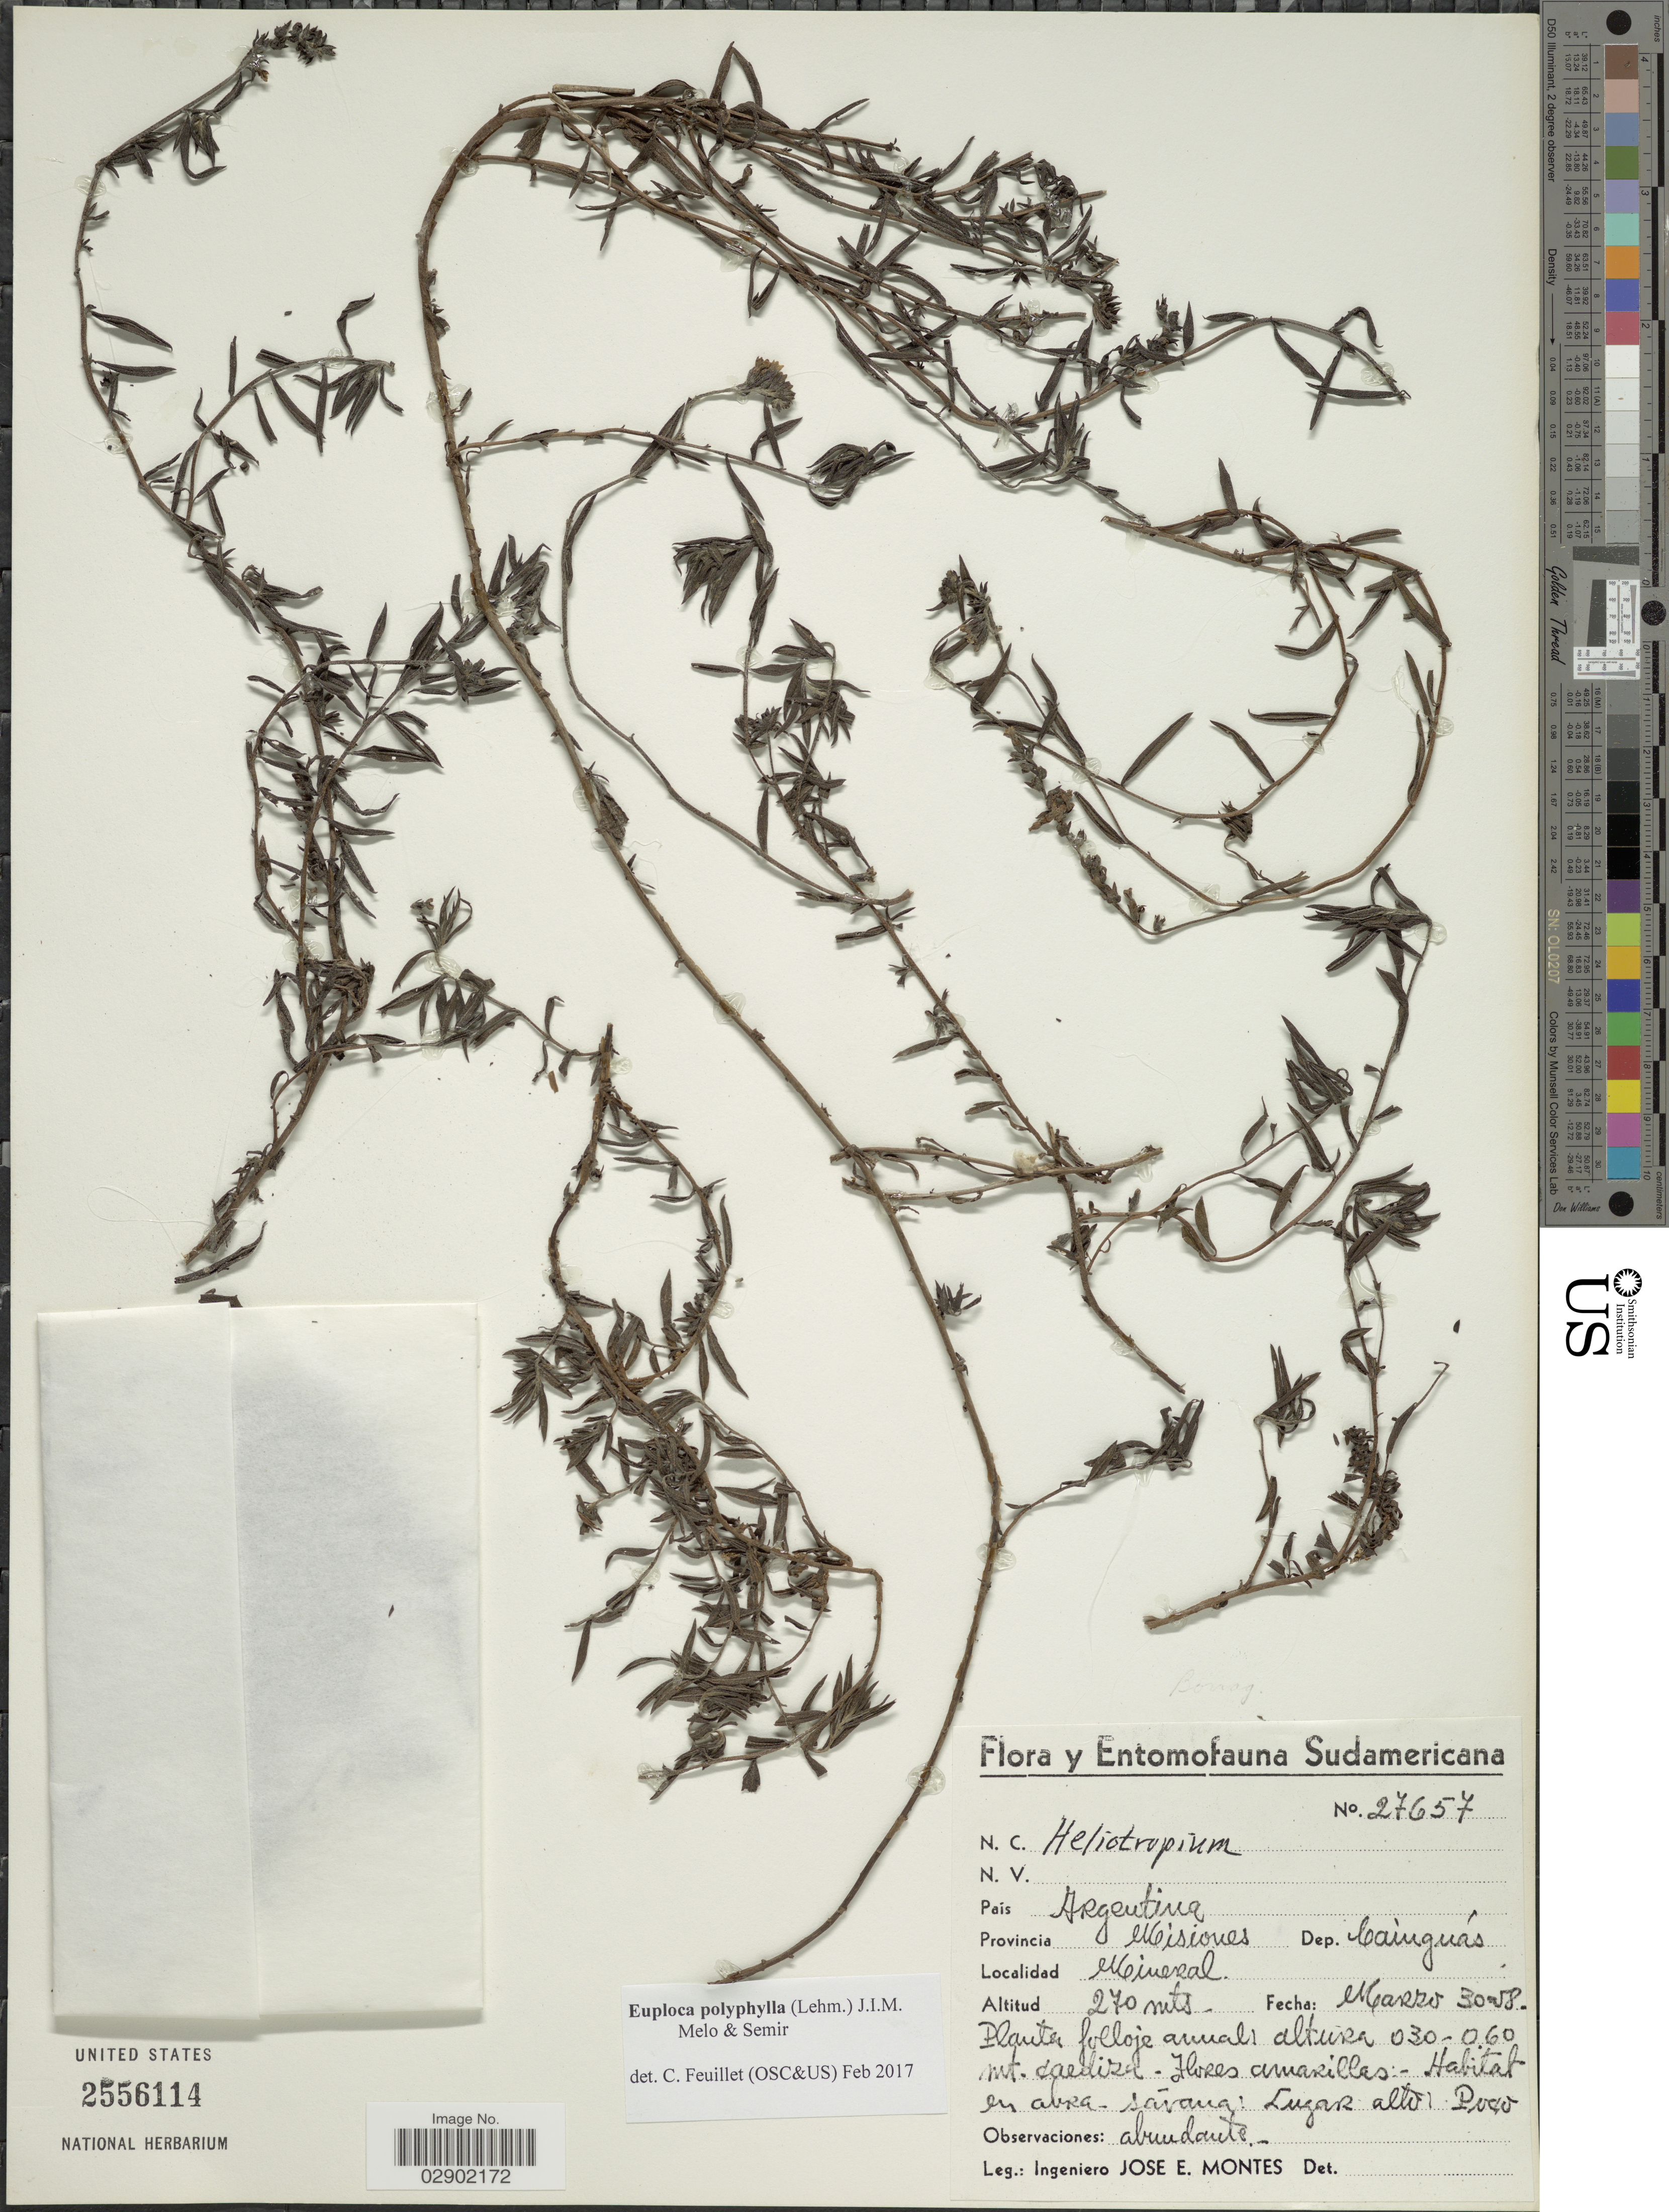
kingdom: Plantae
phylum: Tracheophyta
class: Magnoliopsida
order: Boraginales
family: Heliotropiaceae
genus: Euploca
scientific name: Euploca polyphylla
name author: (Lehm.) J.I.M. Melo & Semir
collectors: J. E. Montes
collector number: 27657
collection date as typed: Transcribed d/m/y: 30/3/58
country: Argentina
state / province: Misiones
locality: Provincia Misiones. Dep. Caíuguás. Mineral.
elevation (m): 270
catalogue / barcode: US 2556114